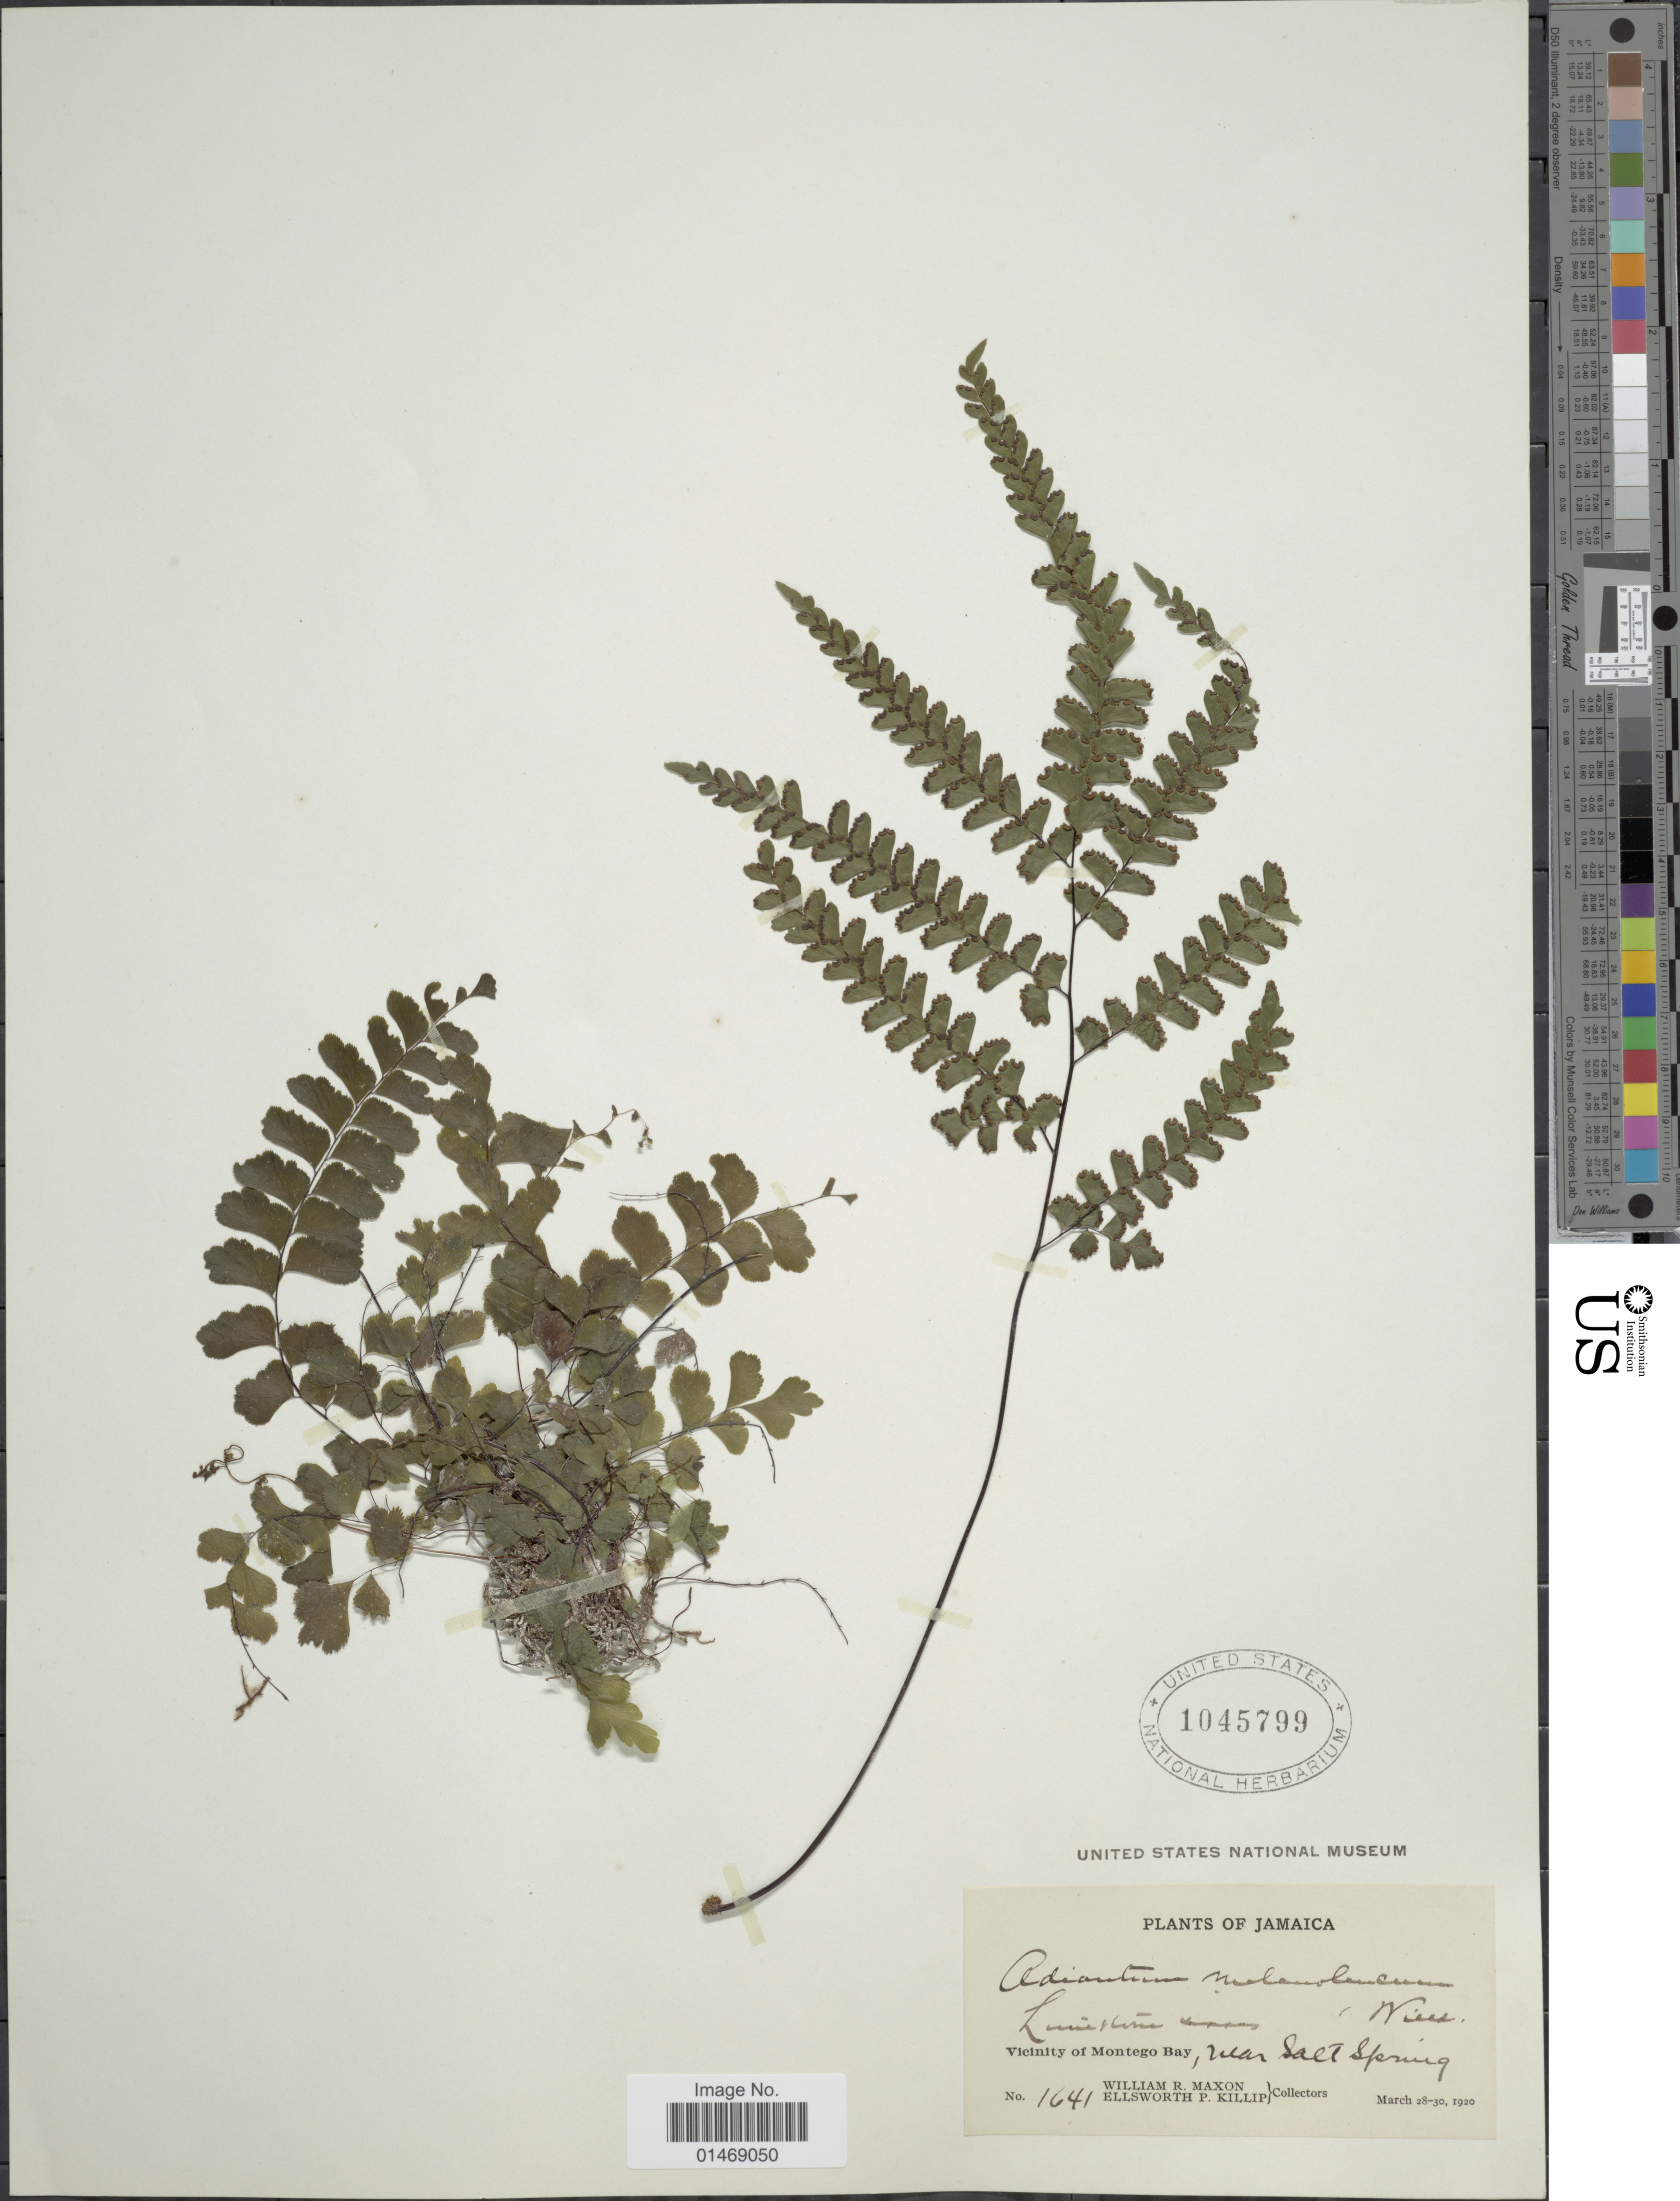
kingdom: Plantae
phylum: Tracheophyta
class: Polypodiopsida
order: Polypodiales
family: Pteridaceae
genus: Adiantum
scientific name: Adiantum melanoleucum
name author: Willd.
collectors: W. R. Maxon & E. P. Killip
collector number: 1641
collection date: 1920-03-28/1920-03-30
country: Jamaica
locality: Vicinity of Montego Bay, near Salt Spring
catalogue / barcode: US 1045799